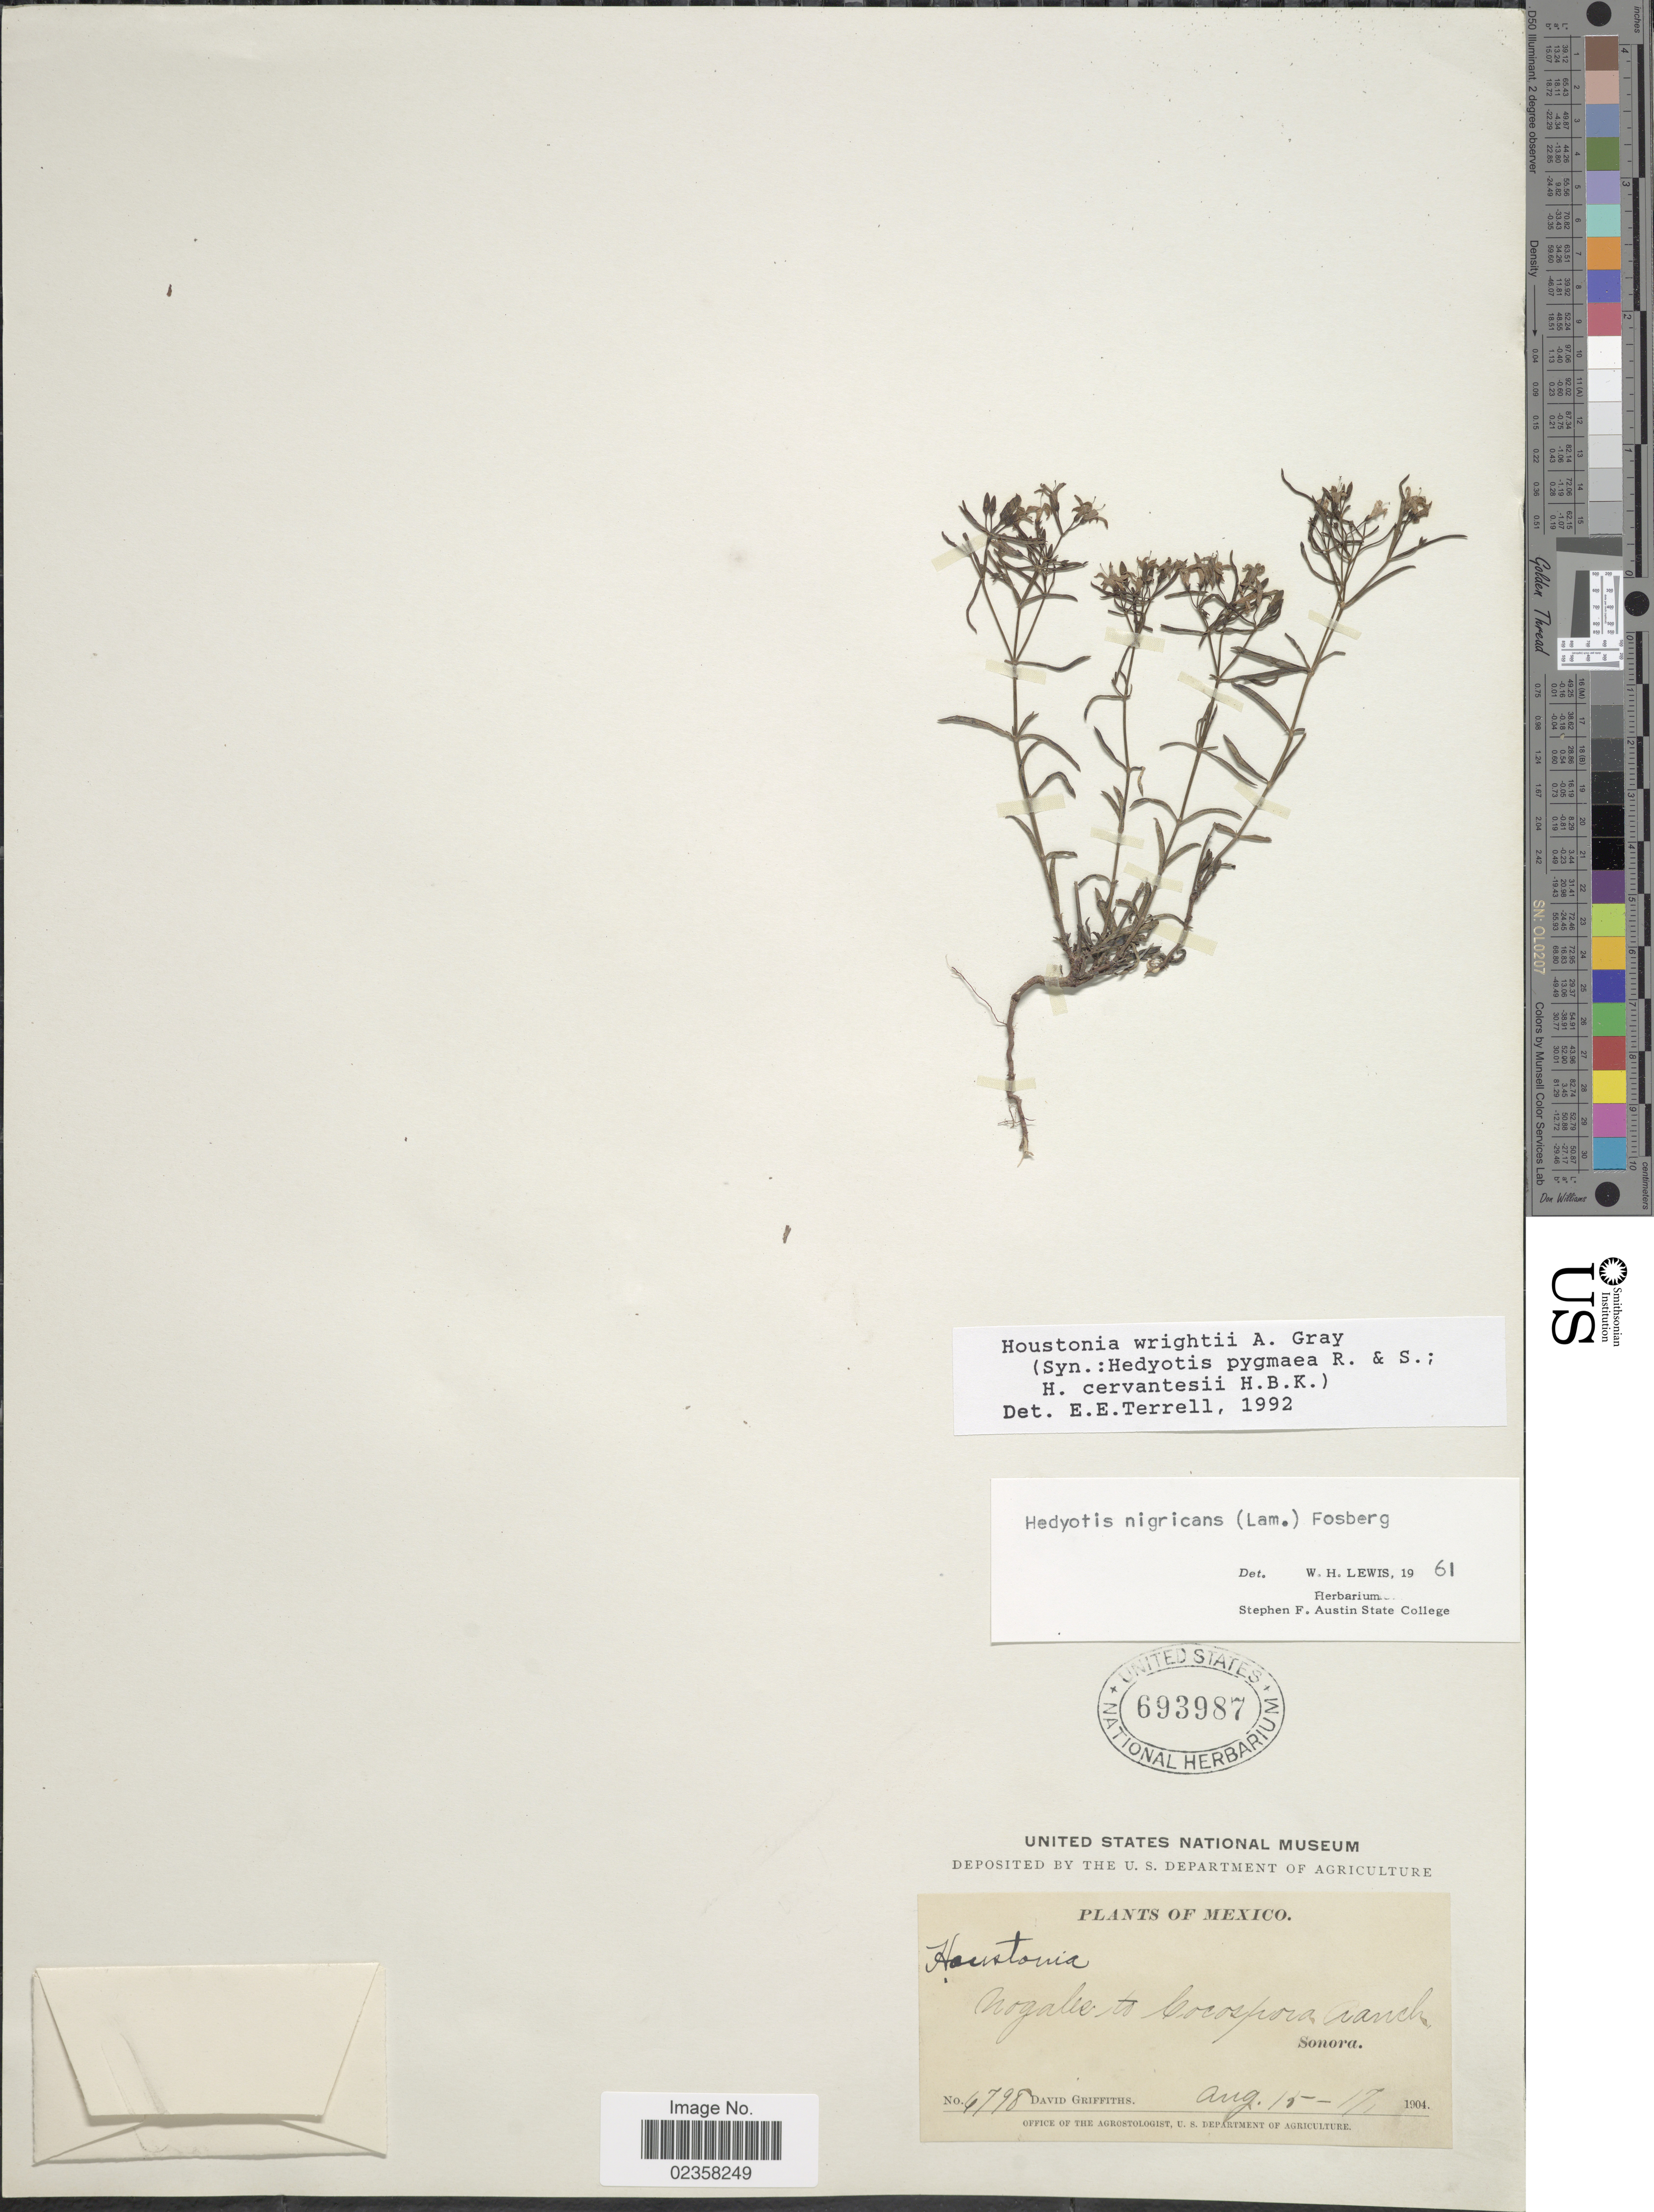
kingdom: Plantae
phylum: Tracheophyta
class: Magnoliopsida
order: Gentianales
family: Rubiaceae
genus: Houstonia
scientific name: Houstonia wrightii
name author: (A. Gray) A. Gray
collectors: D. Griffiths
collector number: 6798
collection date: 1904-08-15/1904-08-17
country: Mexico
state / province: Sonora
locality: Nogalee to Cocospora Ranch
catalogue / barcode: US 693987